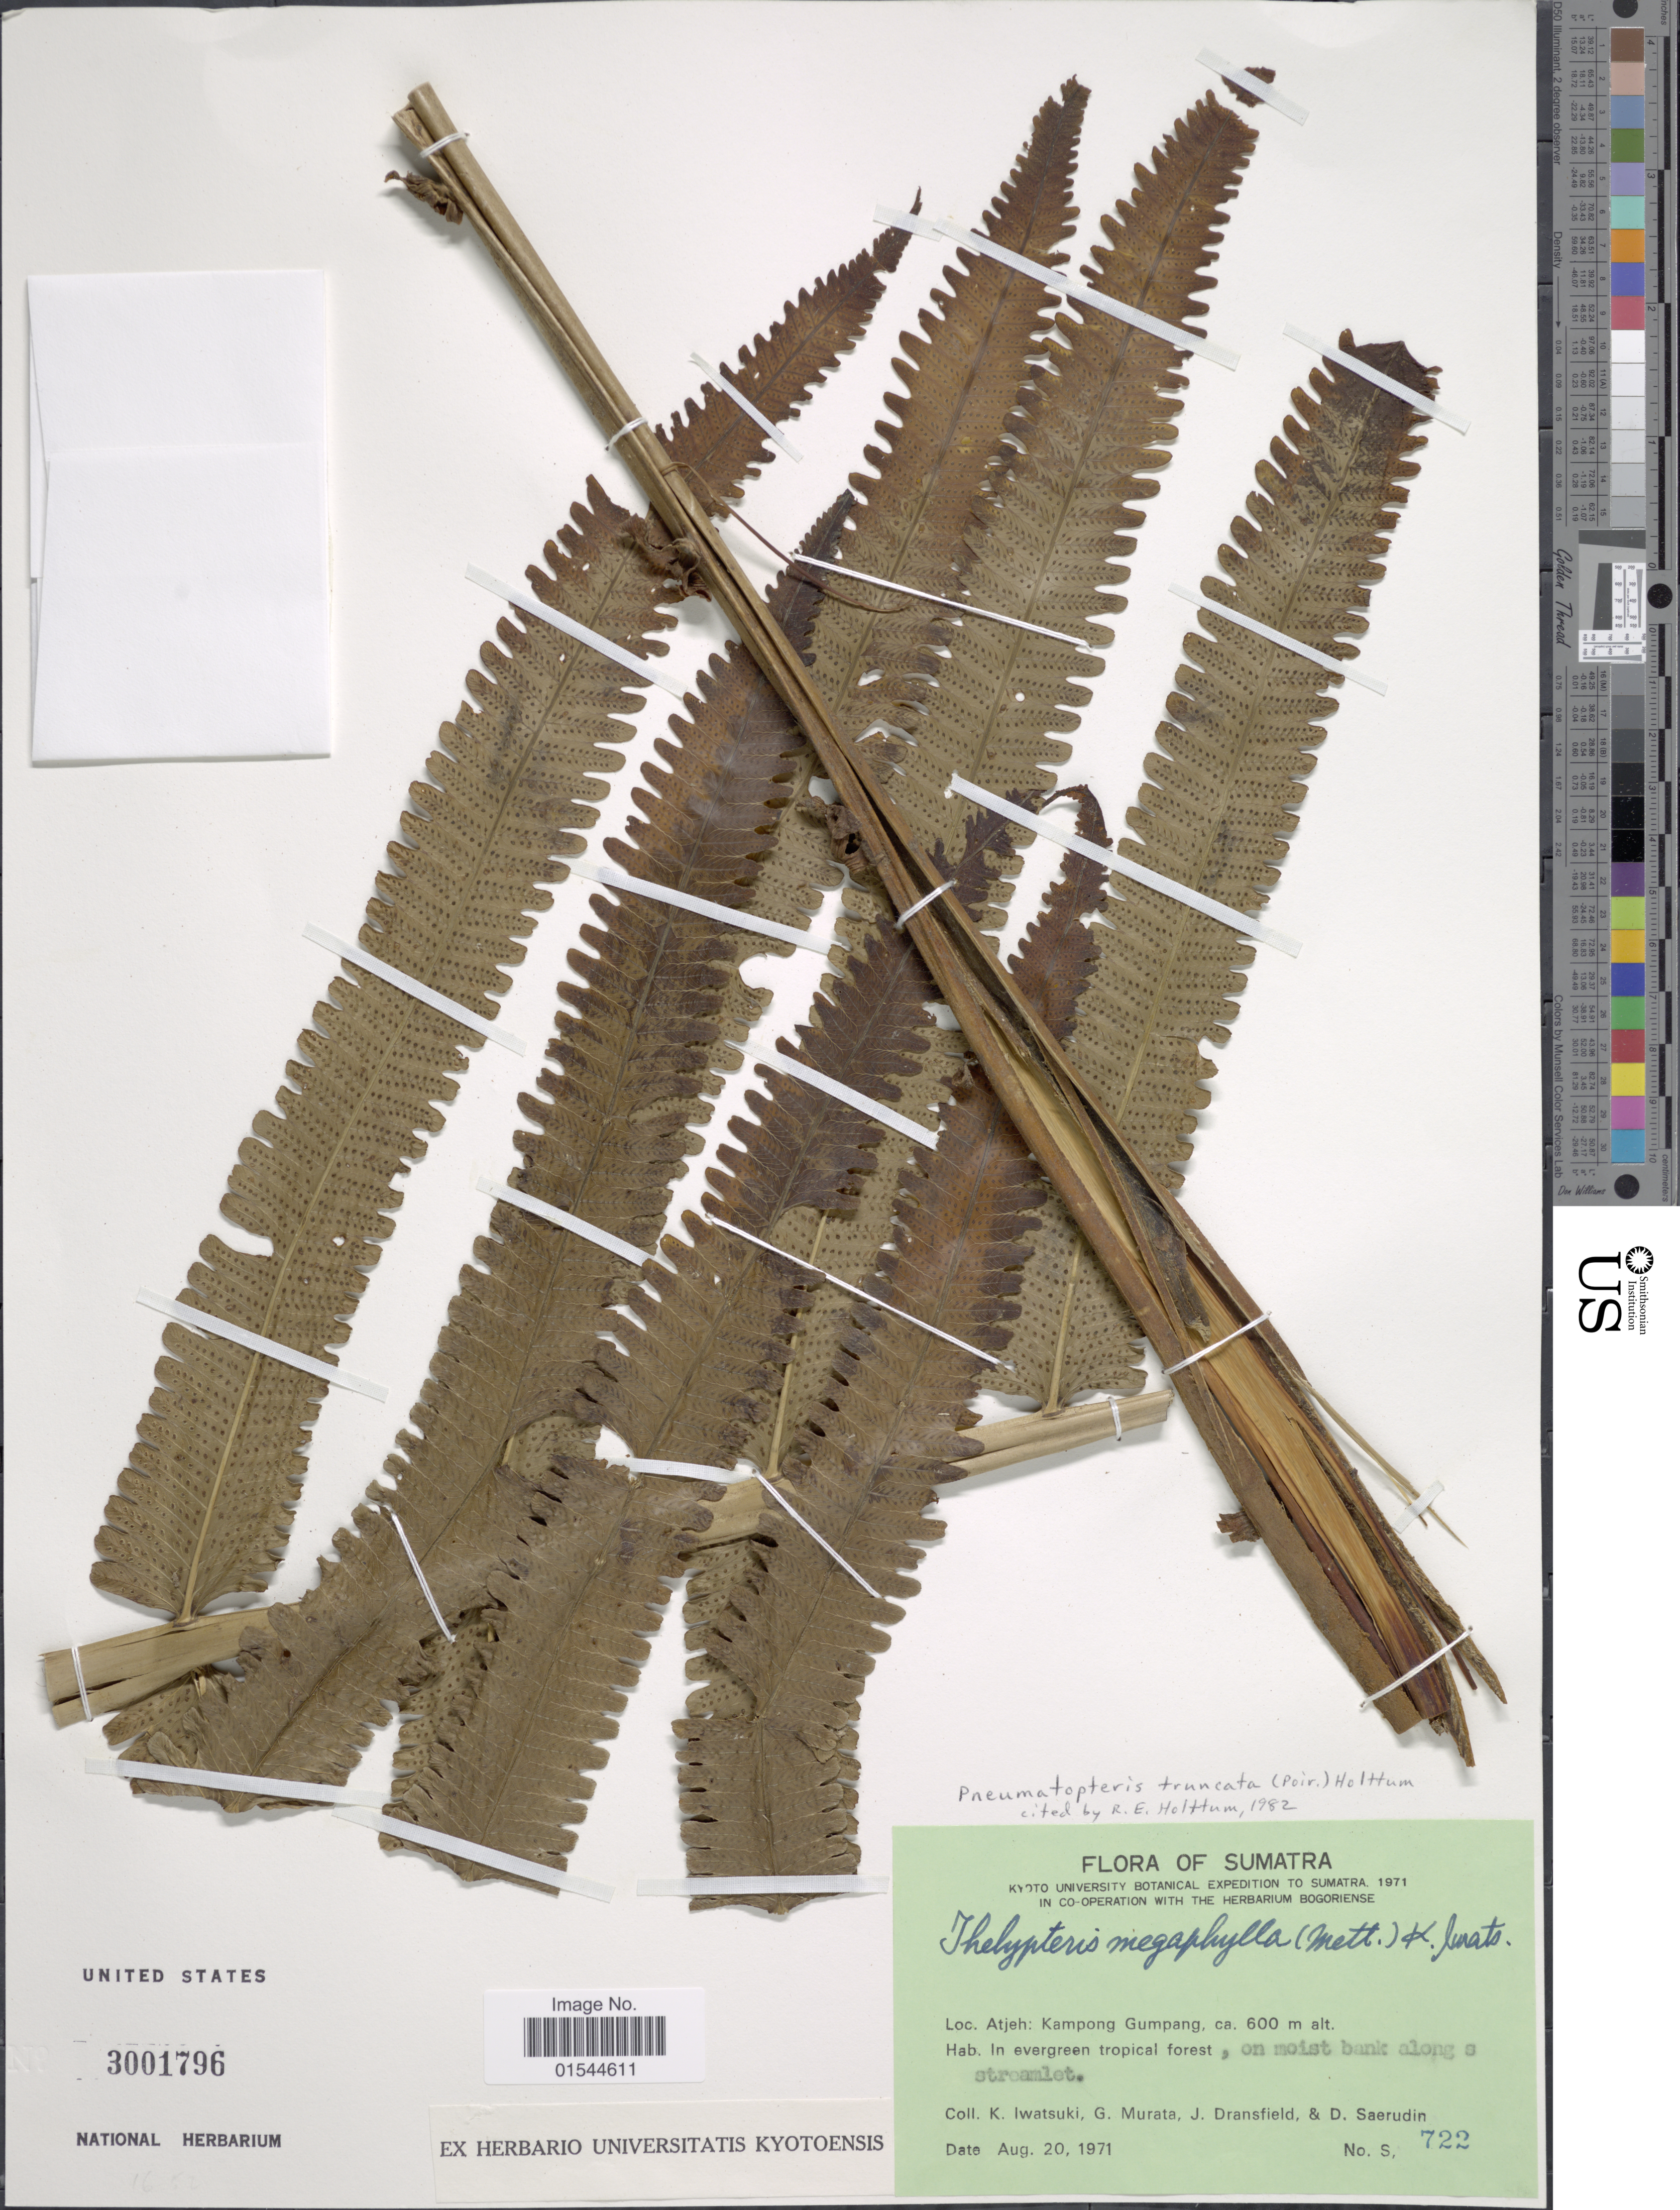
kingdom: Plantae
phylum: Tracheophyta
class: Polypodiopsida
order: Polypodiales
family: Thelypteridaceae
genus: Pneumatopteris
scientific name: Pneumatopteris truncata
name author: (Poir.) Holttum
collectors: K. Iwatsuki, G. Murata, J. Dransfield & D. Saerudin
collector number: S, 722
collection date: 1971-08-20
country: Indonesia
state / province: Sumatra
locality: Atjeh: Kampong Gumpang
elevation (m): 600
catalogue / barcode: US 3001796